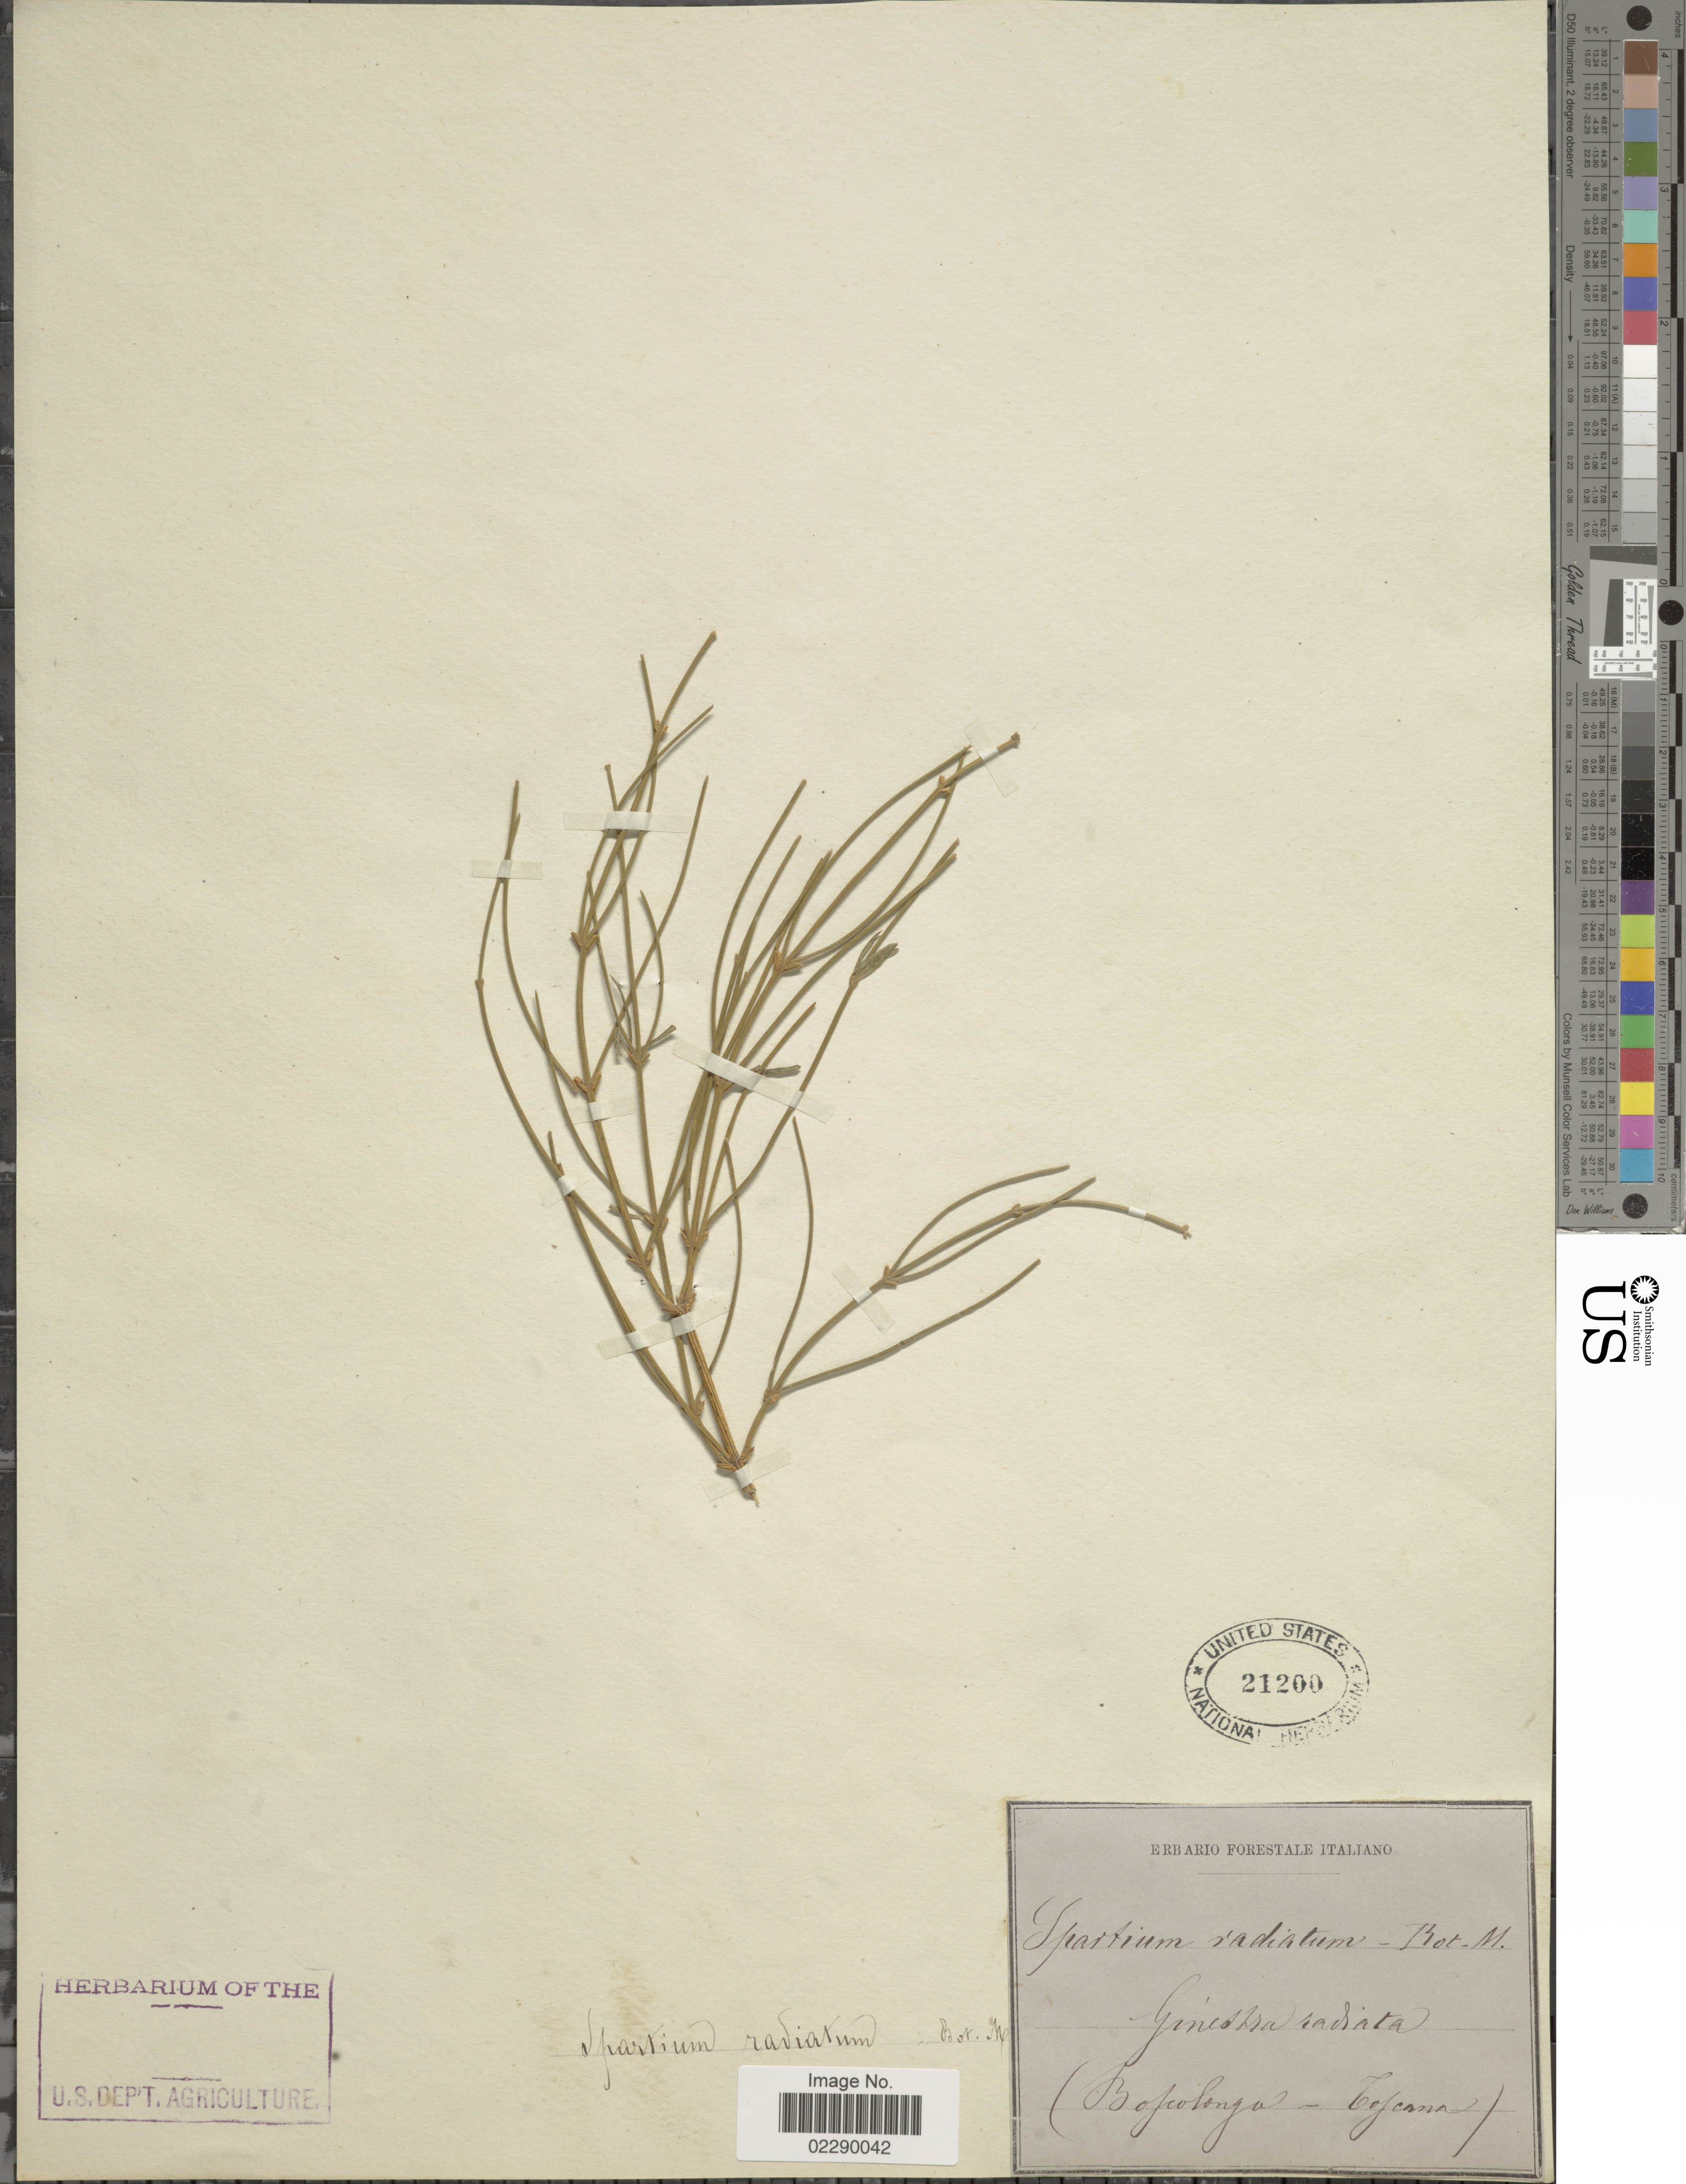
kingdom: Plantae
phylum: Tracheophyta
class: Magnoliopsida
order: Fabales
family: Fabaceae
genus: Spartium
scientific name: Spartium radiatum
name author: L.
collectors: Ex herb. Forestale Italiano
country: Italy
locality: Ginedtra sadata [interpreted]. (Boscolonga-Toscana)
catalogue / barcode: US 21200